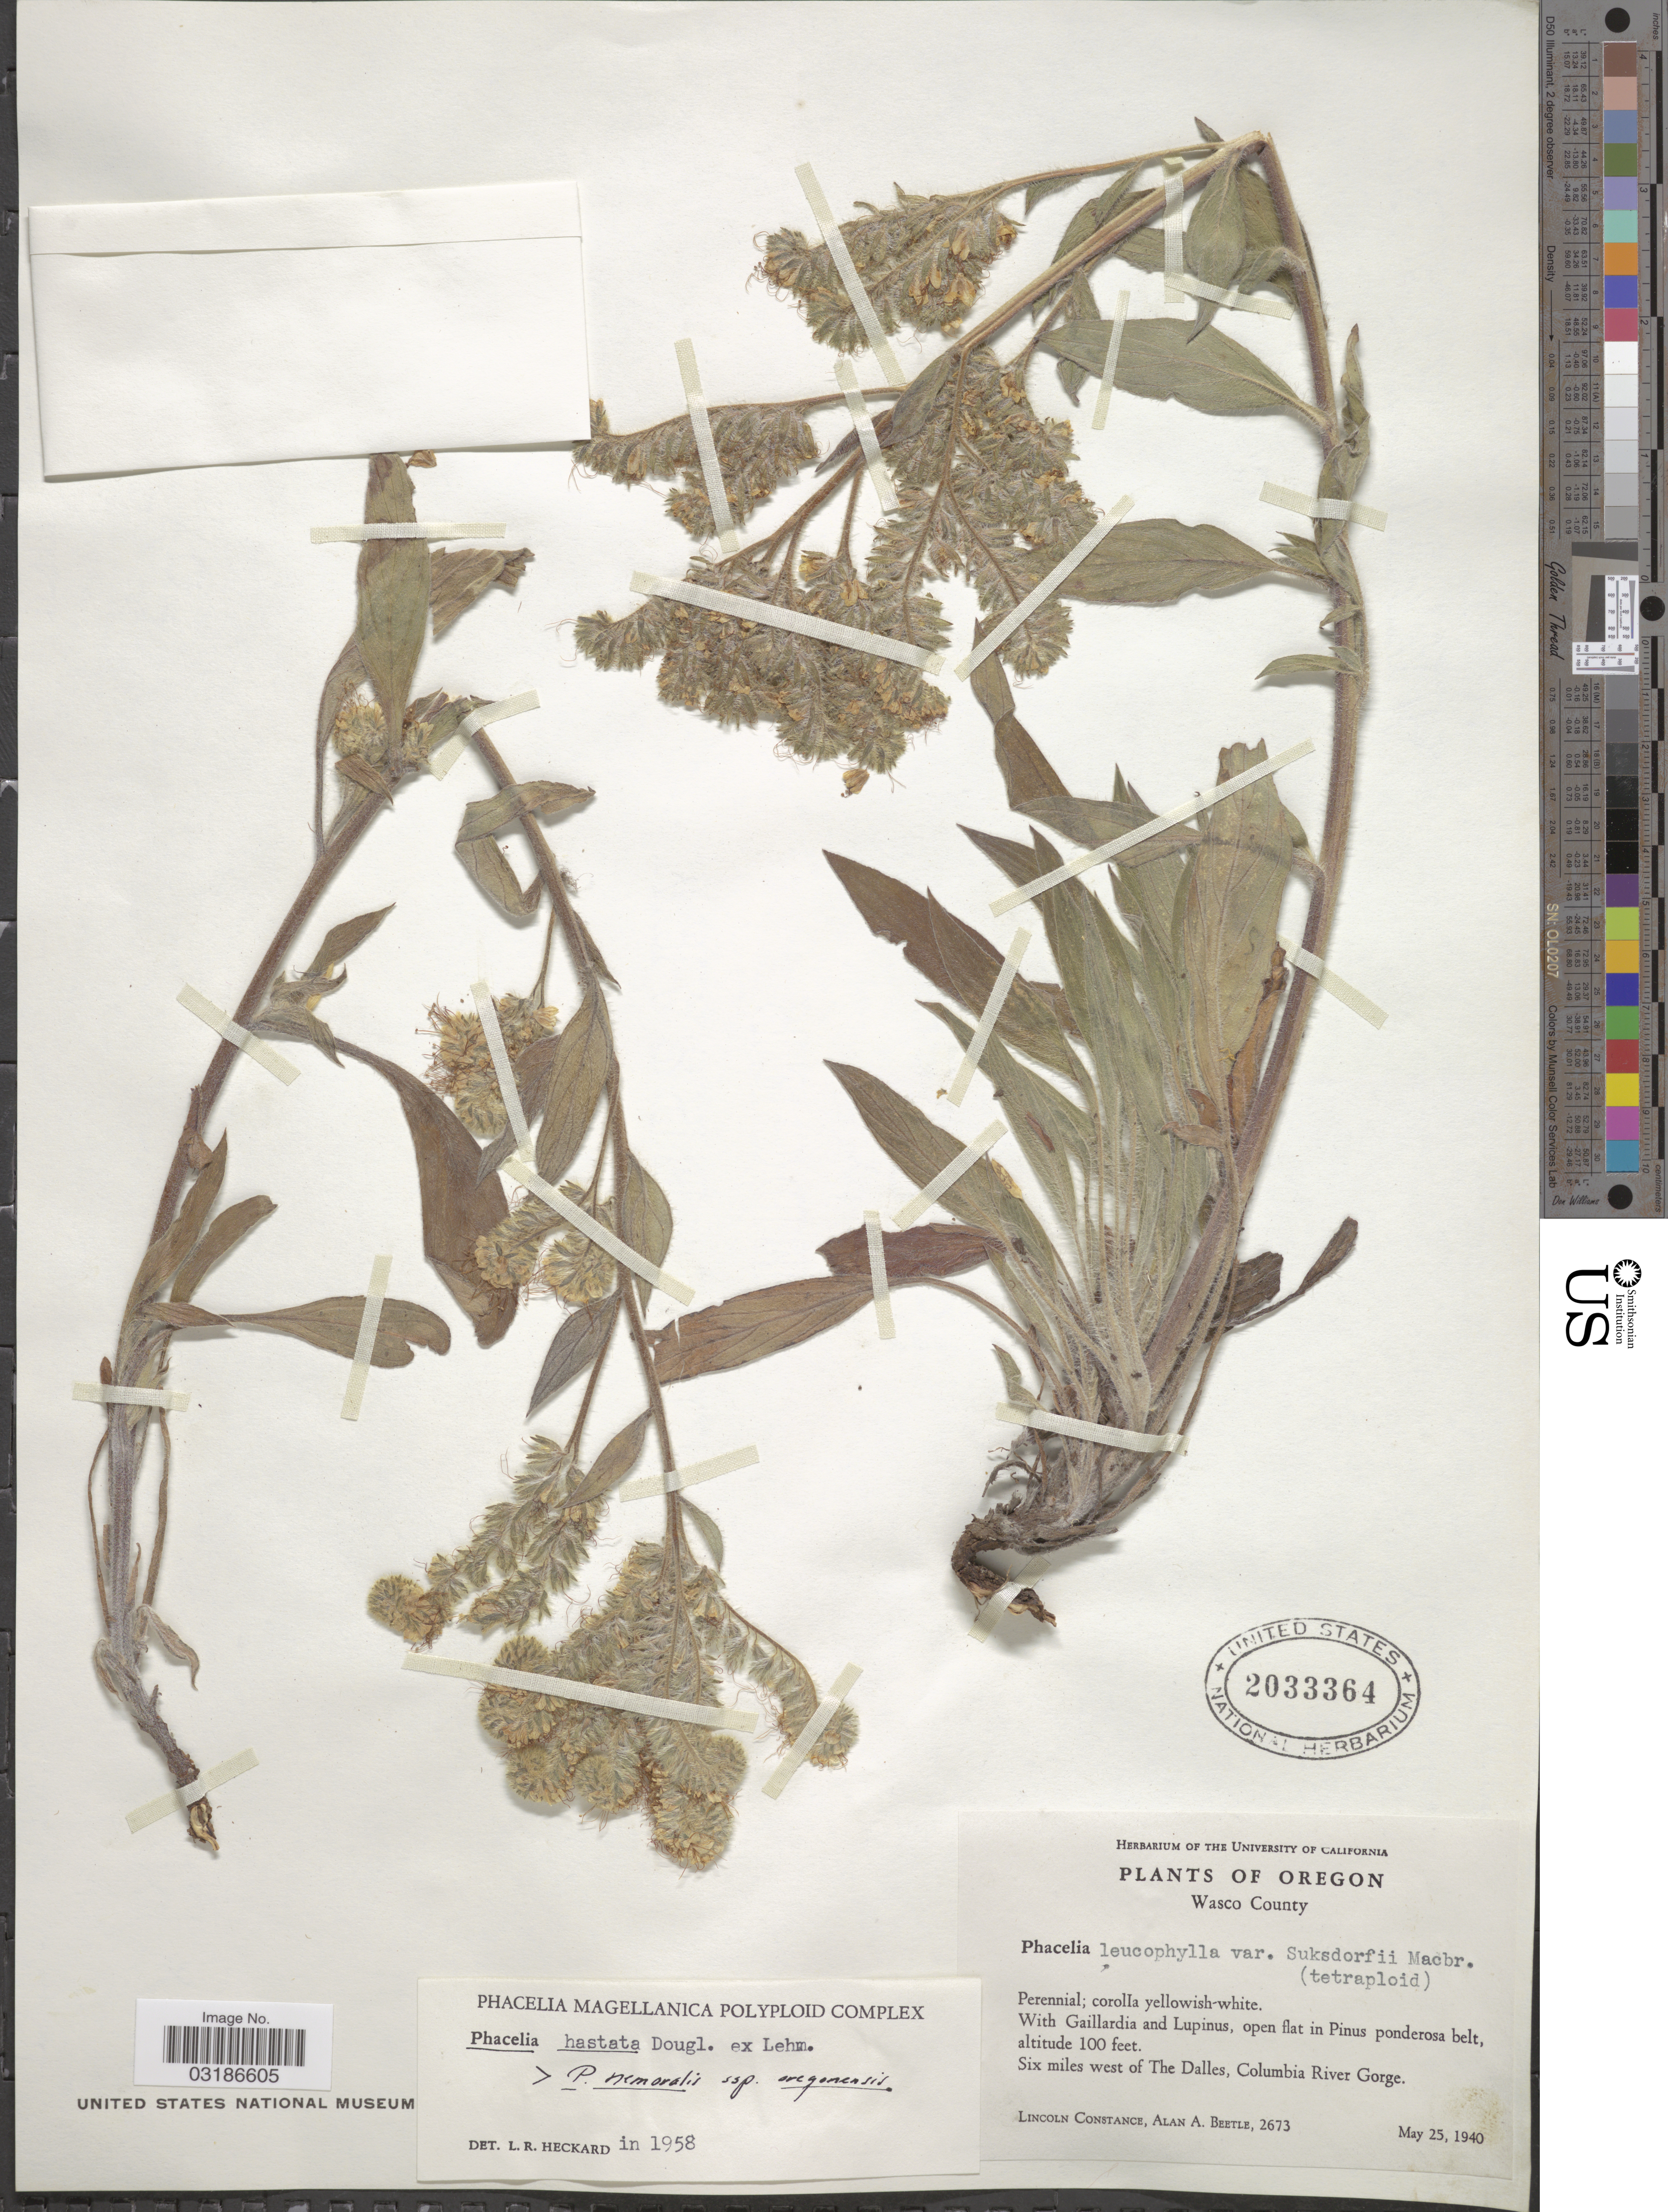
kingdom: Plantae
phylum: Tracheophyta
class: Magnoliopsida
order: Boraginales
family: Hydrophyllaceae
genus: Phacelia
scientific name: Phacelia hastata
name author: Douglas ex Lehm.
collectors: L. Constance & A. A. Beetle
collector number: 2673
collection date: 1940-05-25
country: United States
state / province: Oregon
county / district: Wasco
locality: Wasco County, Six miles west of The Dalles, Columbia River Gorge.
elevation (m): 30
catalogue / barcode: US 2033364